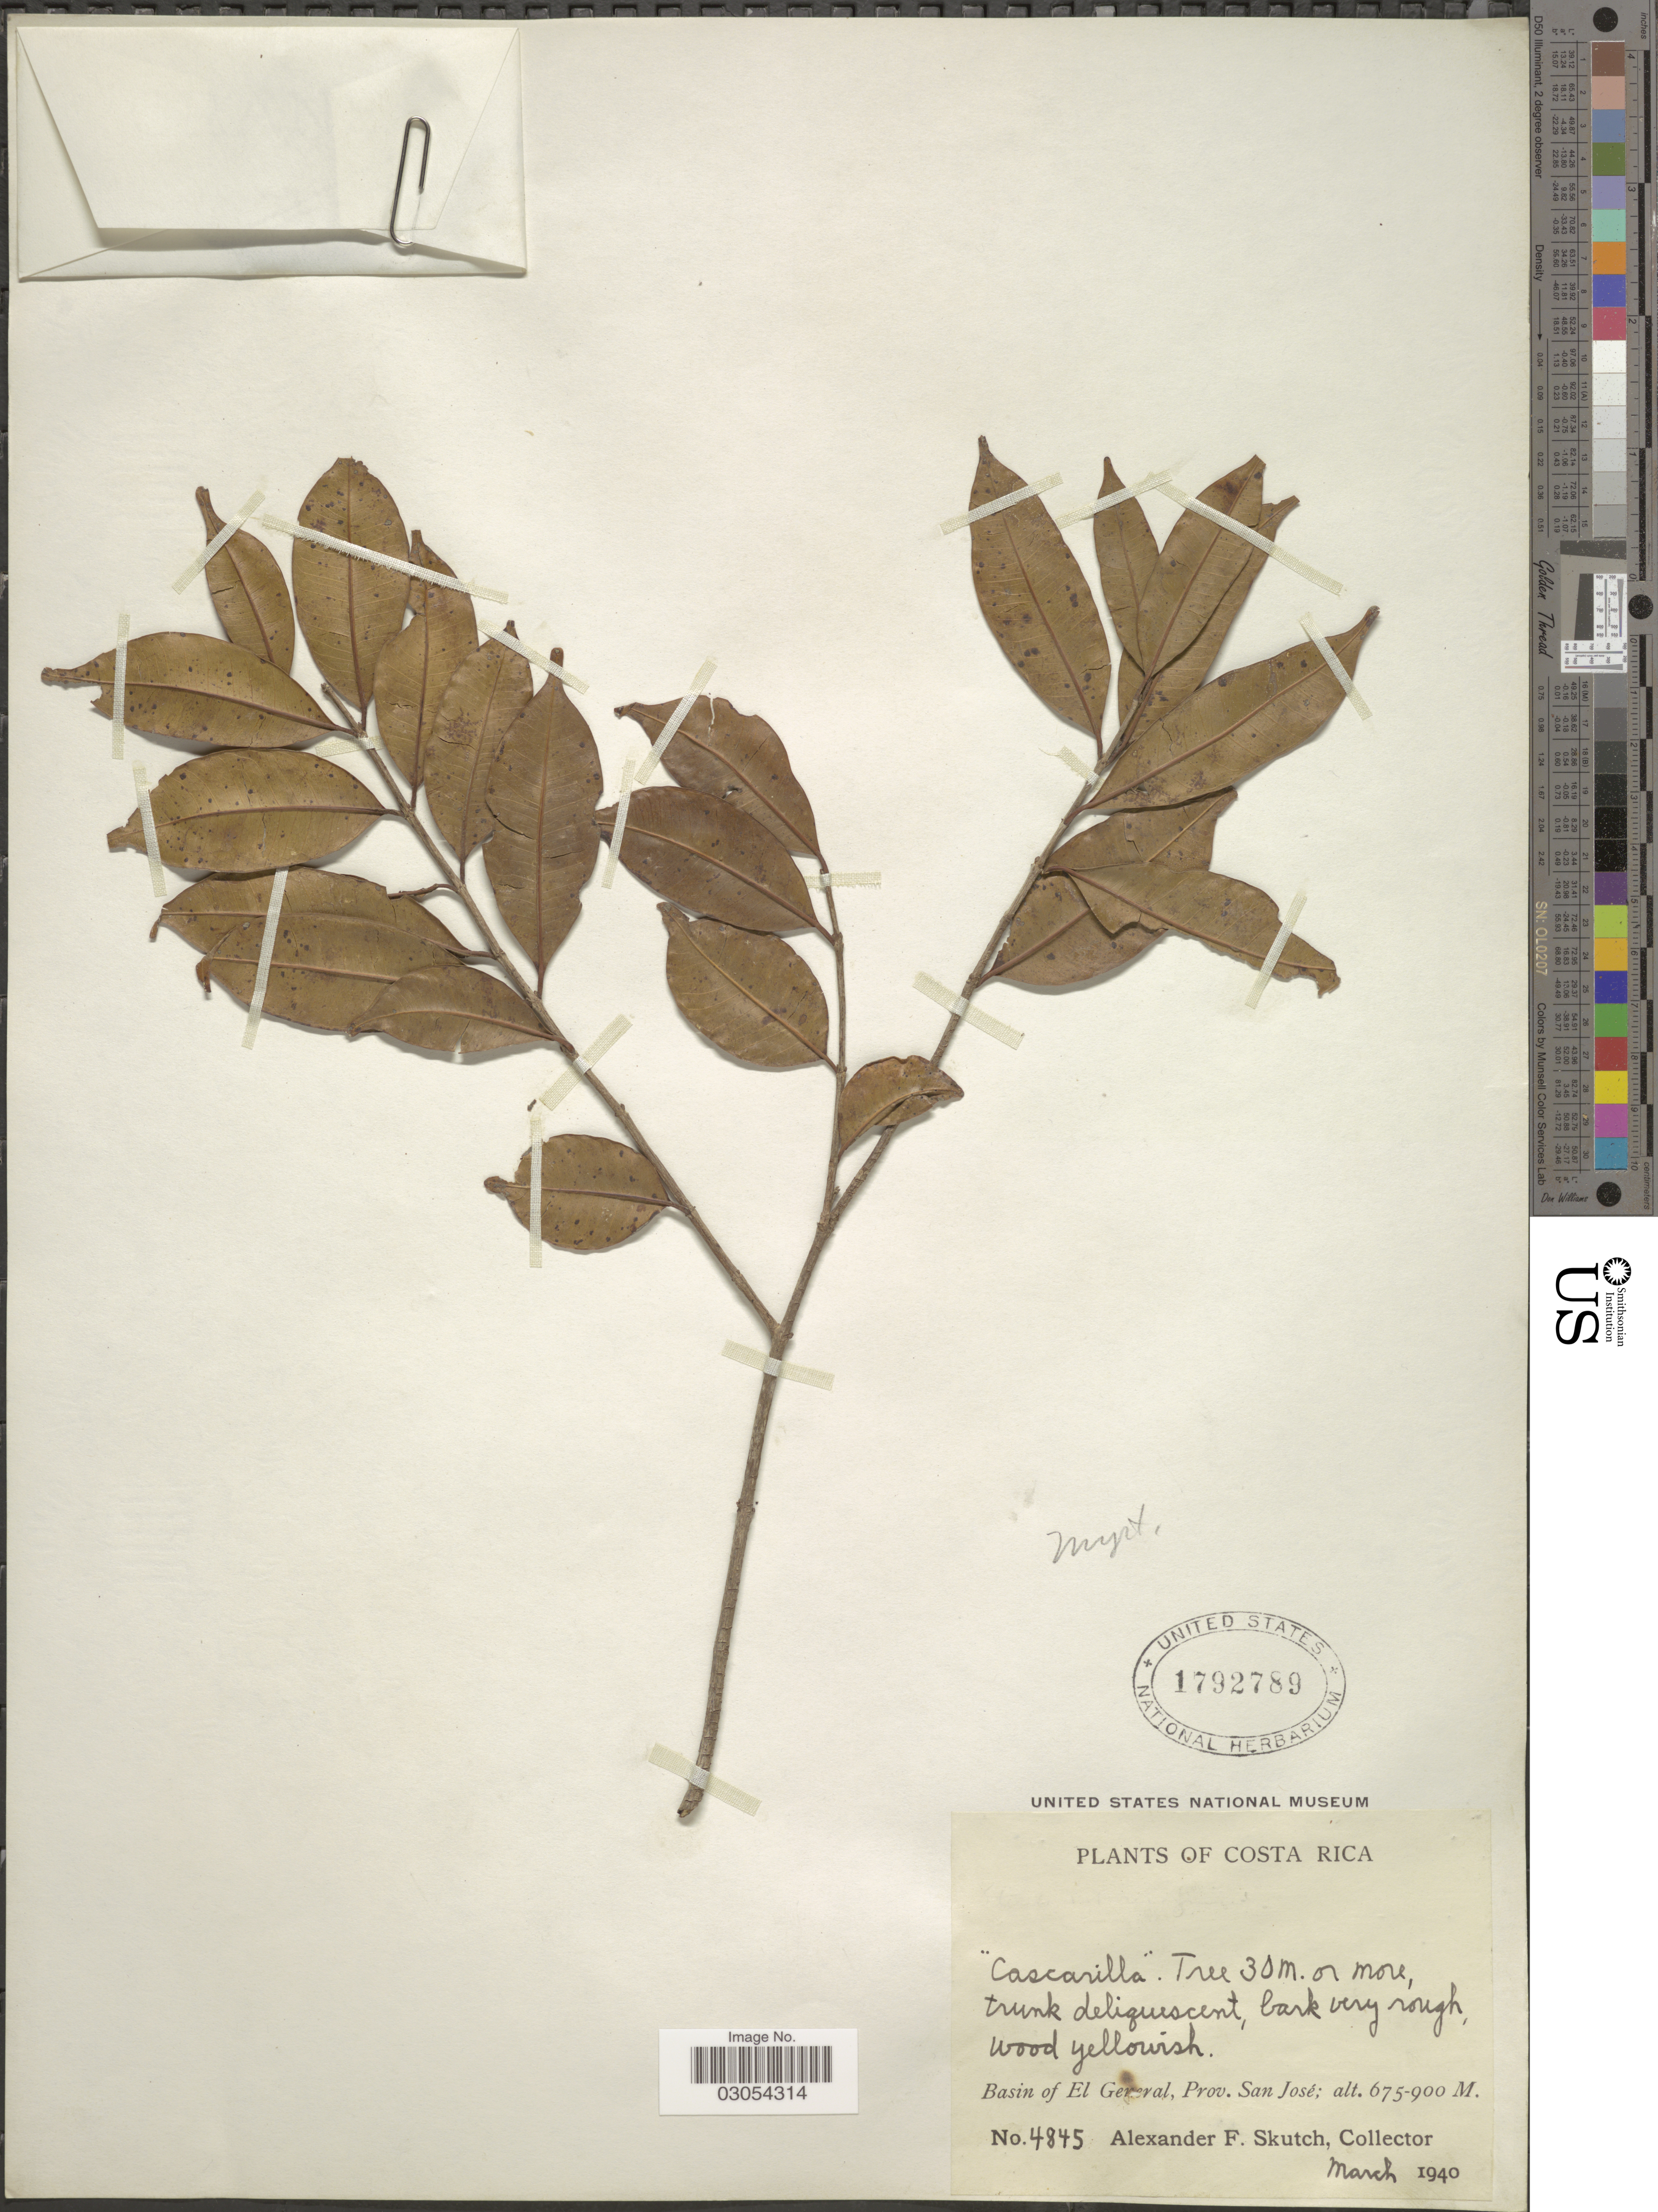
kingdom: Plantae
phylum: Tracheophyta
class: Magnoliopsida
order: Myrtales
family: Lythraceae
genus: Lafoensia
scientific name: Lafoensia punicifolia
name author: DC.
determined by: Croat, Thomas B., Missouri Botanical Garden (MO)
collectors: A. F. Skutch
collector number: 4845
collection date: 1940-03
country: Costa Rica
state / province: San José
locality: Basin of El General, Prov. San José.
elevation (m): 675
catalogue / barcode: US 1792789